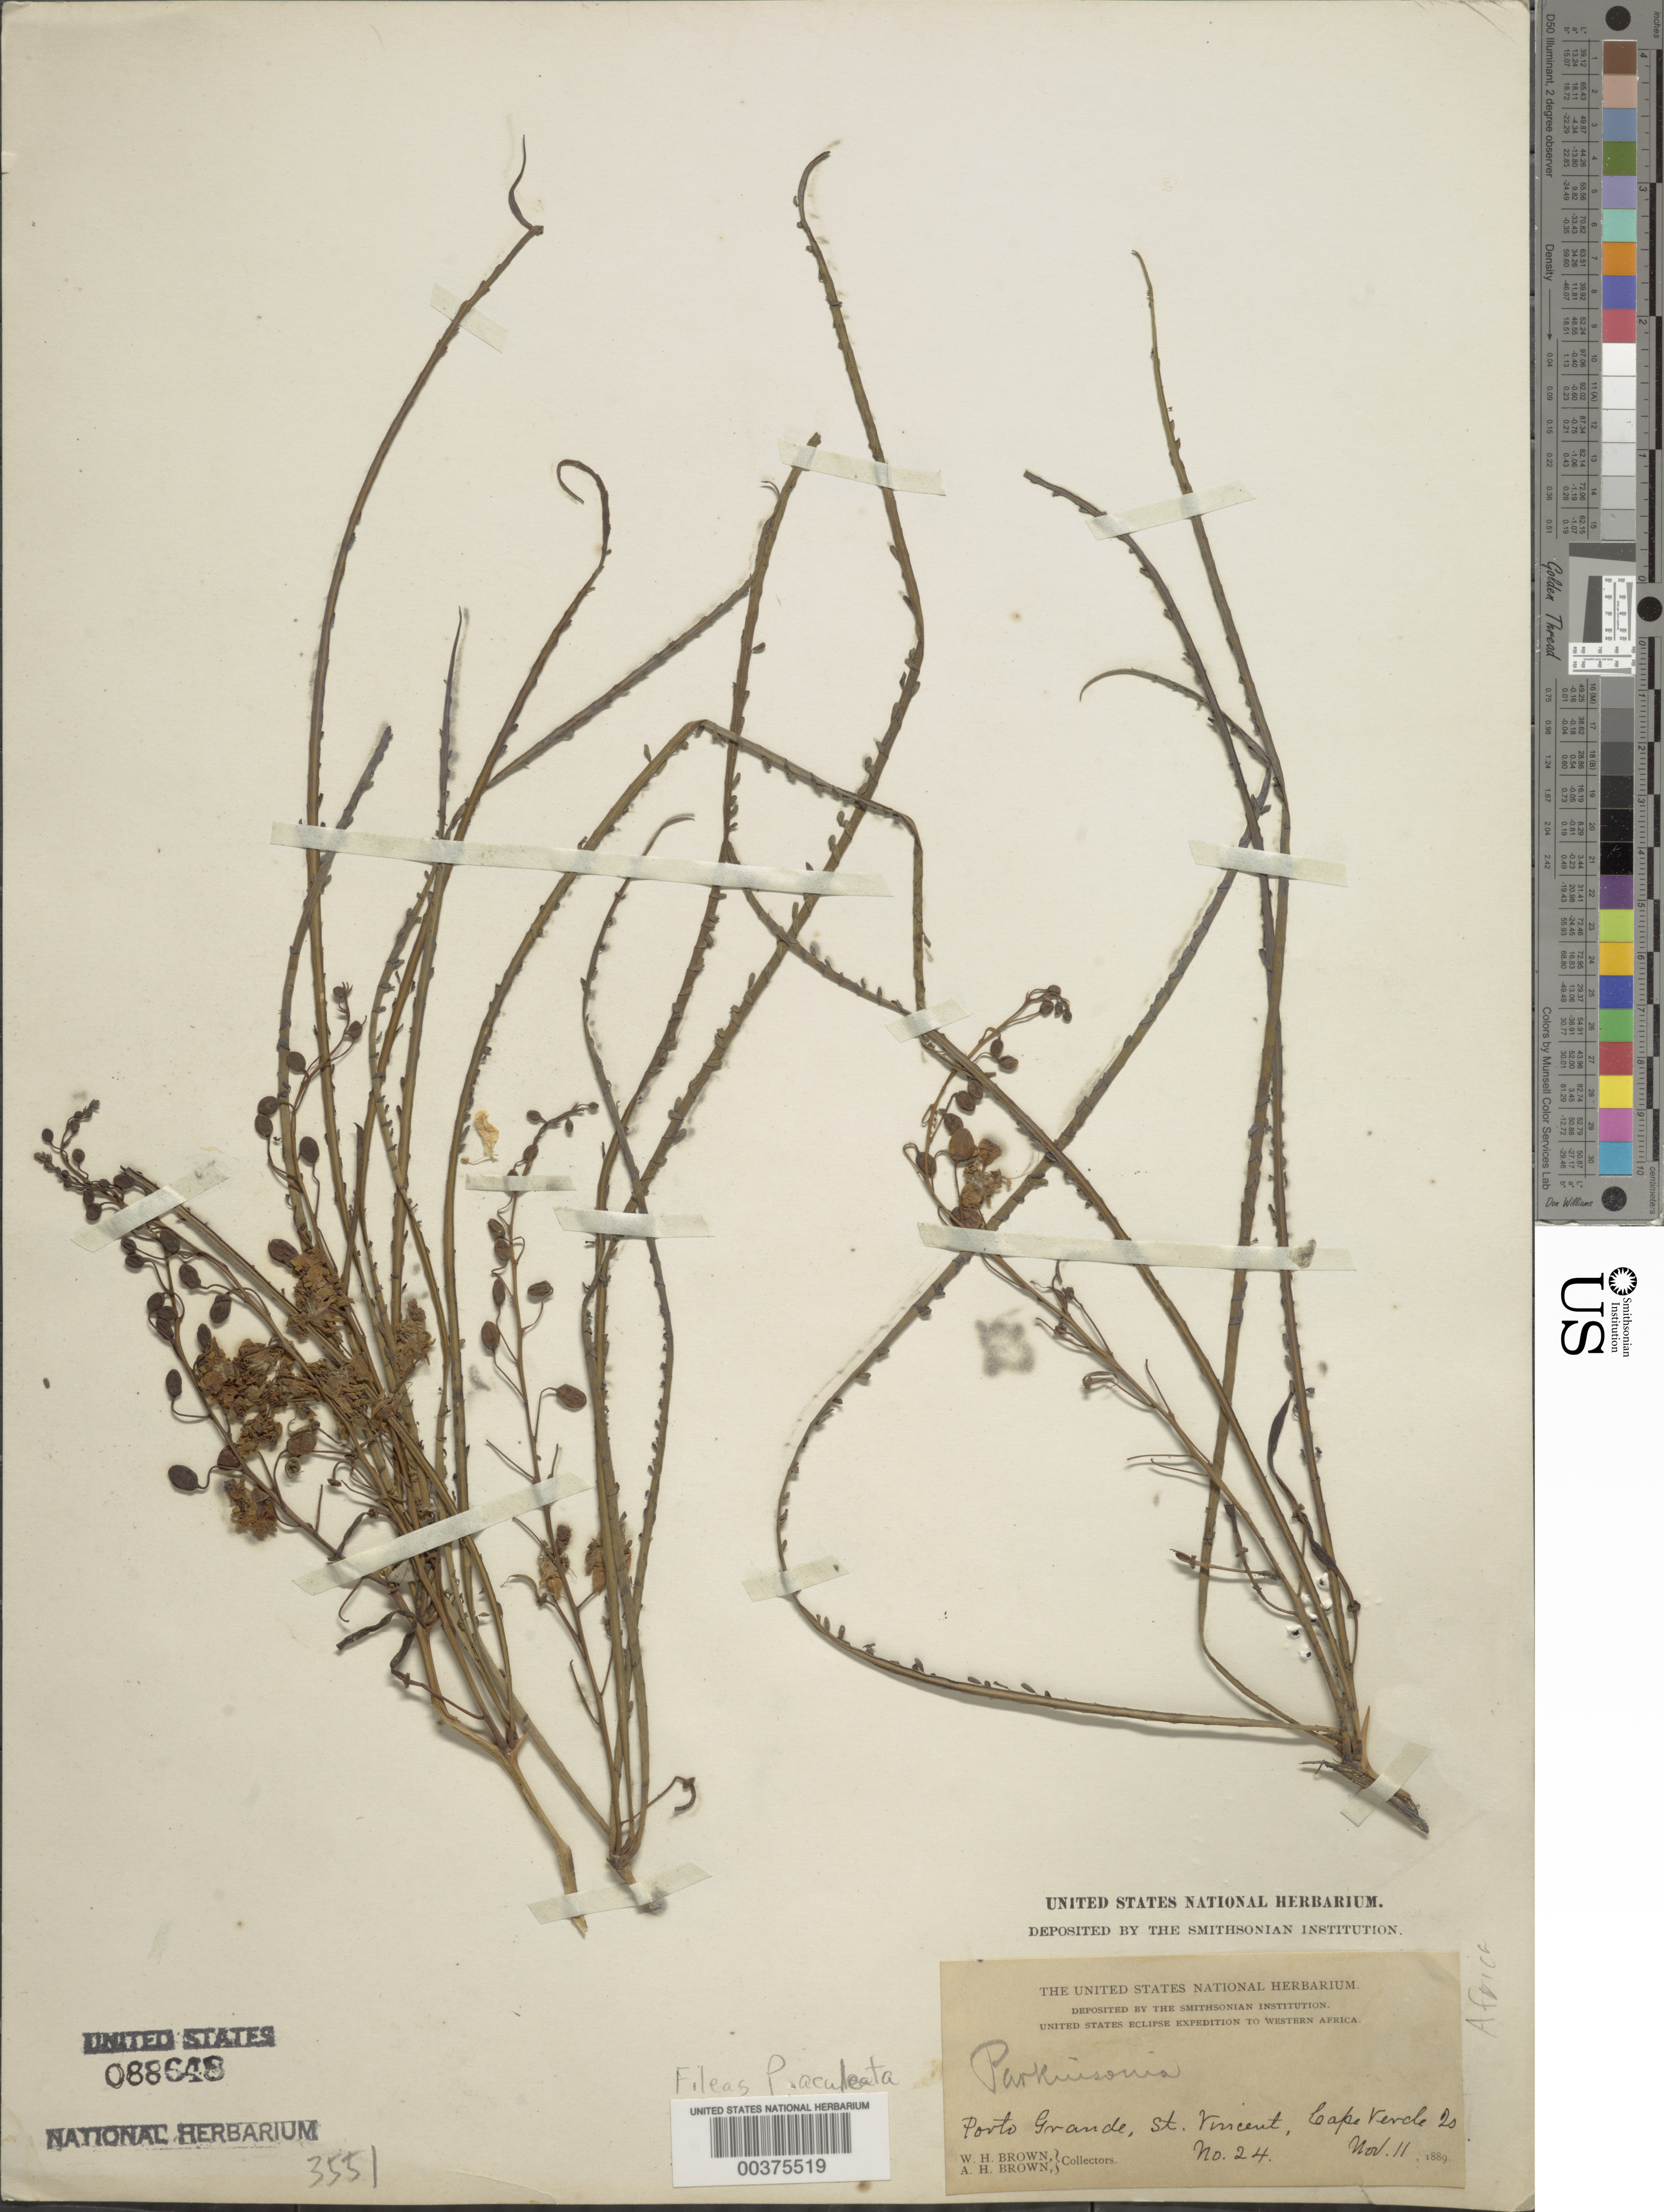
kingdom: Plantae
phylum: Tracheophyta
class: Magnoliopsida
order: Fabales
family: Fabaceae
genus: Parkinsonia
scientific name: Parkinsonia aculeata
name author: L.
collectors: W. H. Brown & A. H. Brown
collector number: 24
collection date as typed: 11 Nov 1889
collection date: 1889-11-11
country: Cape Verde Islands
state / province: Ilhas de Sotavento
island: São Vicente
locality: Porto Grande, St. Vincent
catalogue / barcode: US 88648